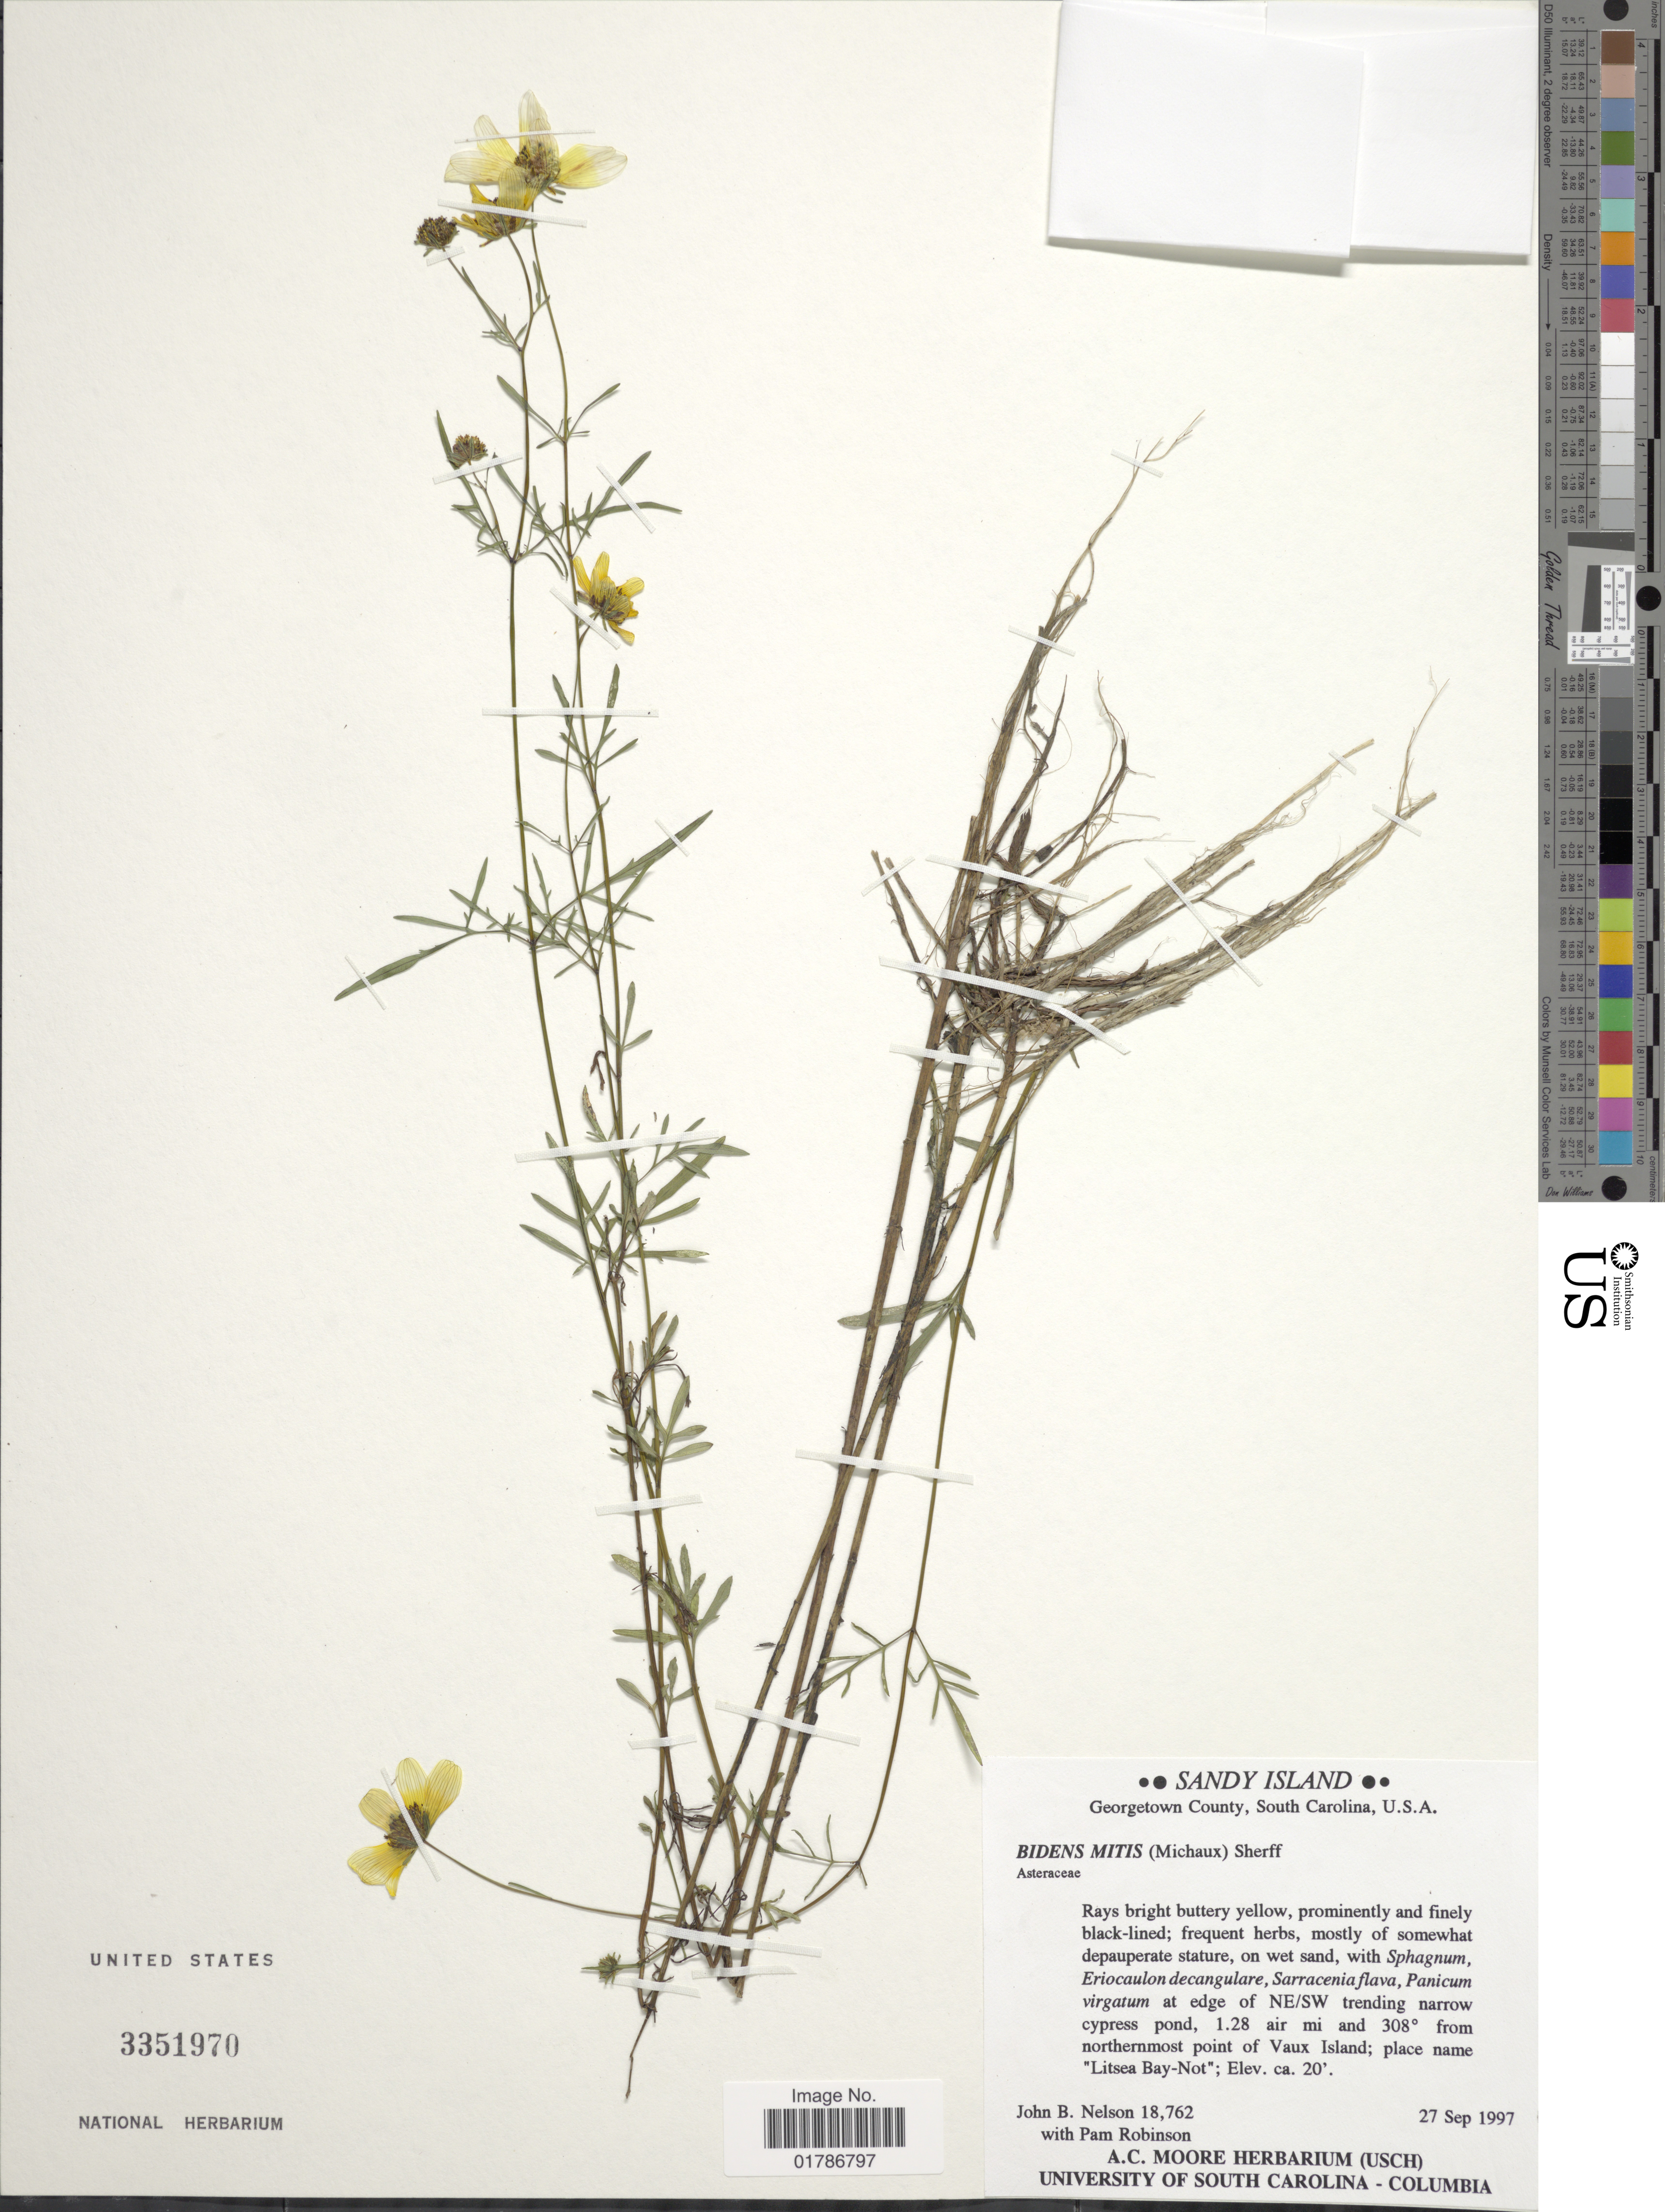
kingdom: Plantae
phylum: Tracheophyta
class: Magnoliopsida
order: Asterales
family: Asteraceae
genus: Bidens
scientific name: Bidens mitis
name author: (Michx.) Sherff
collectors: J. B. Nelson & P. Robinson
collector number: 18762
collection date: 1997-09-27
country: United States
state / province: South Carolina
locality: Georgetown County, South Carolina, at edge of NE/SW trending narrow cypress pond, 1.28 air mi and 308° from northernmost point of Vaux Island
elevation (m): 20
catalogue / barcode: US 3351970